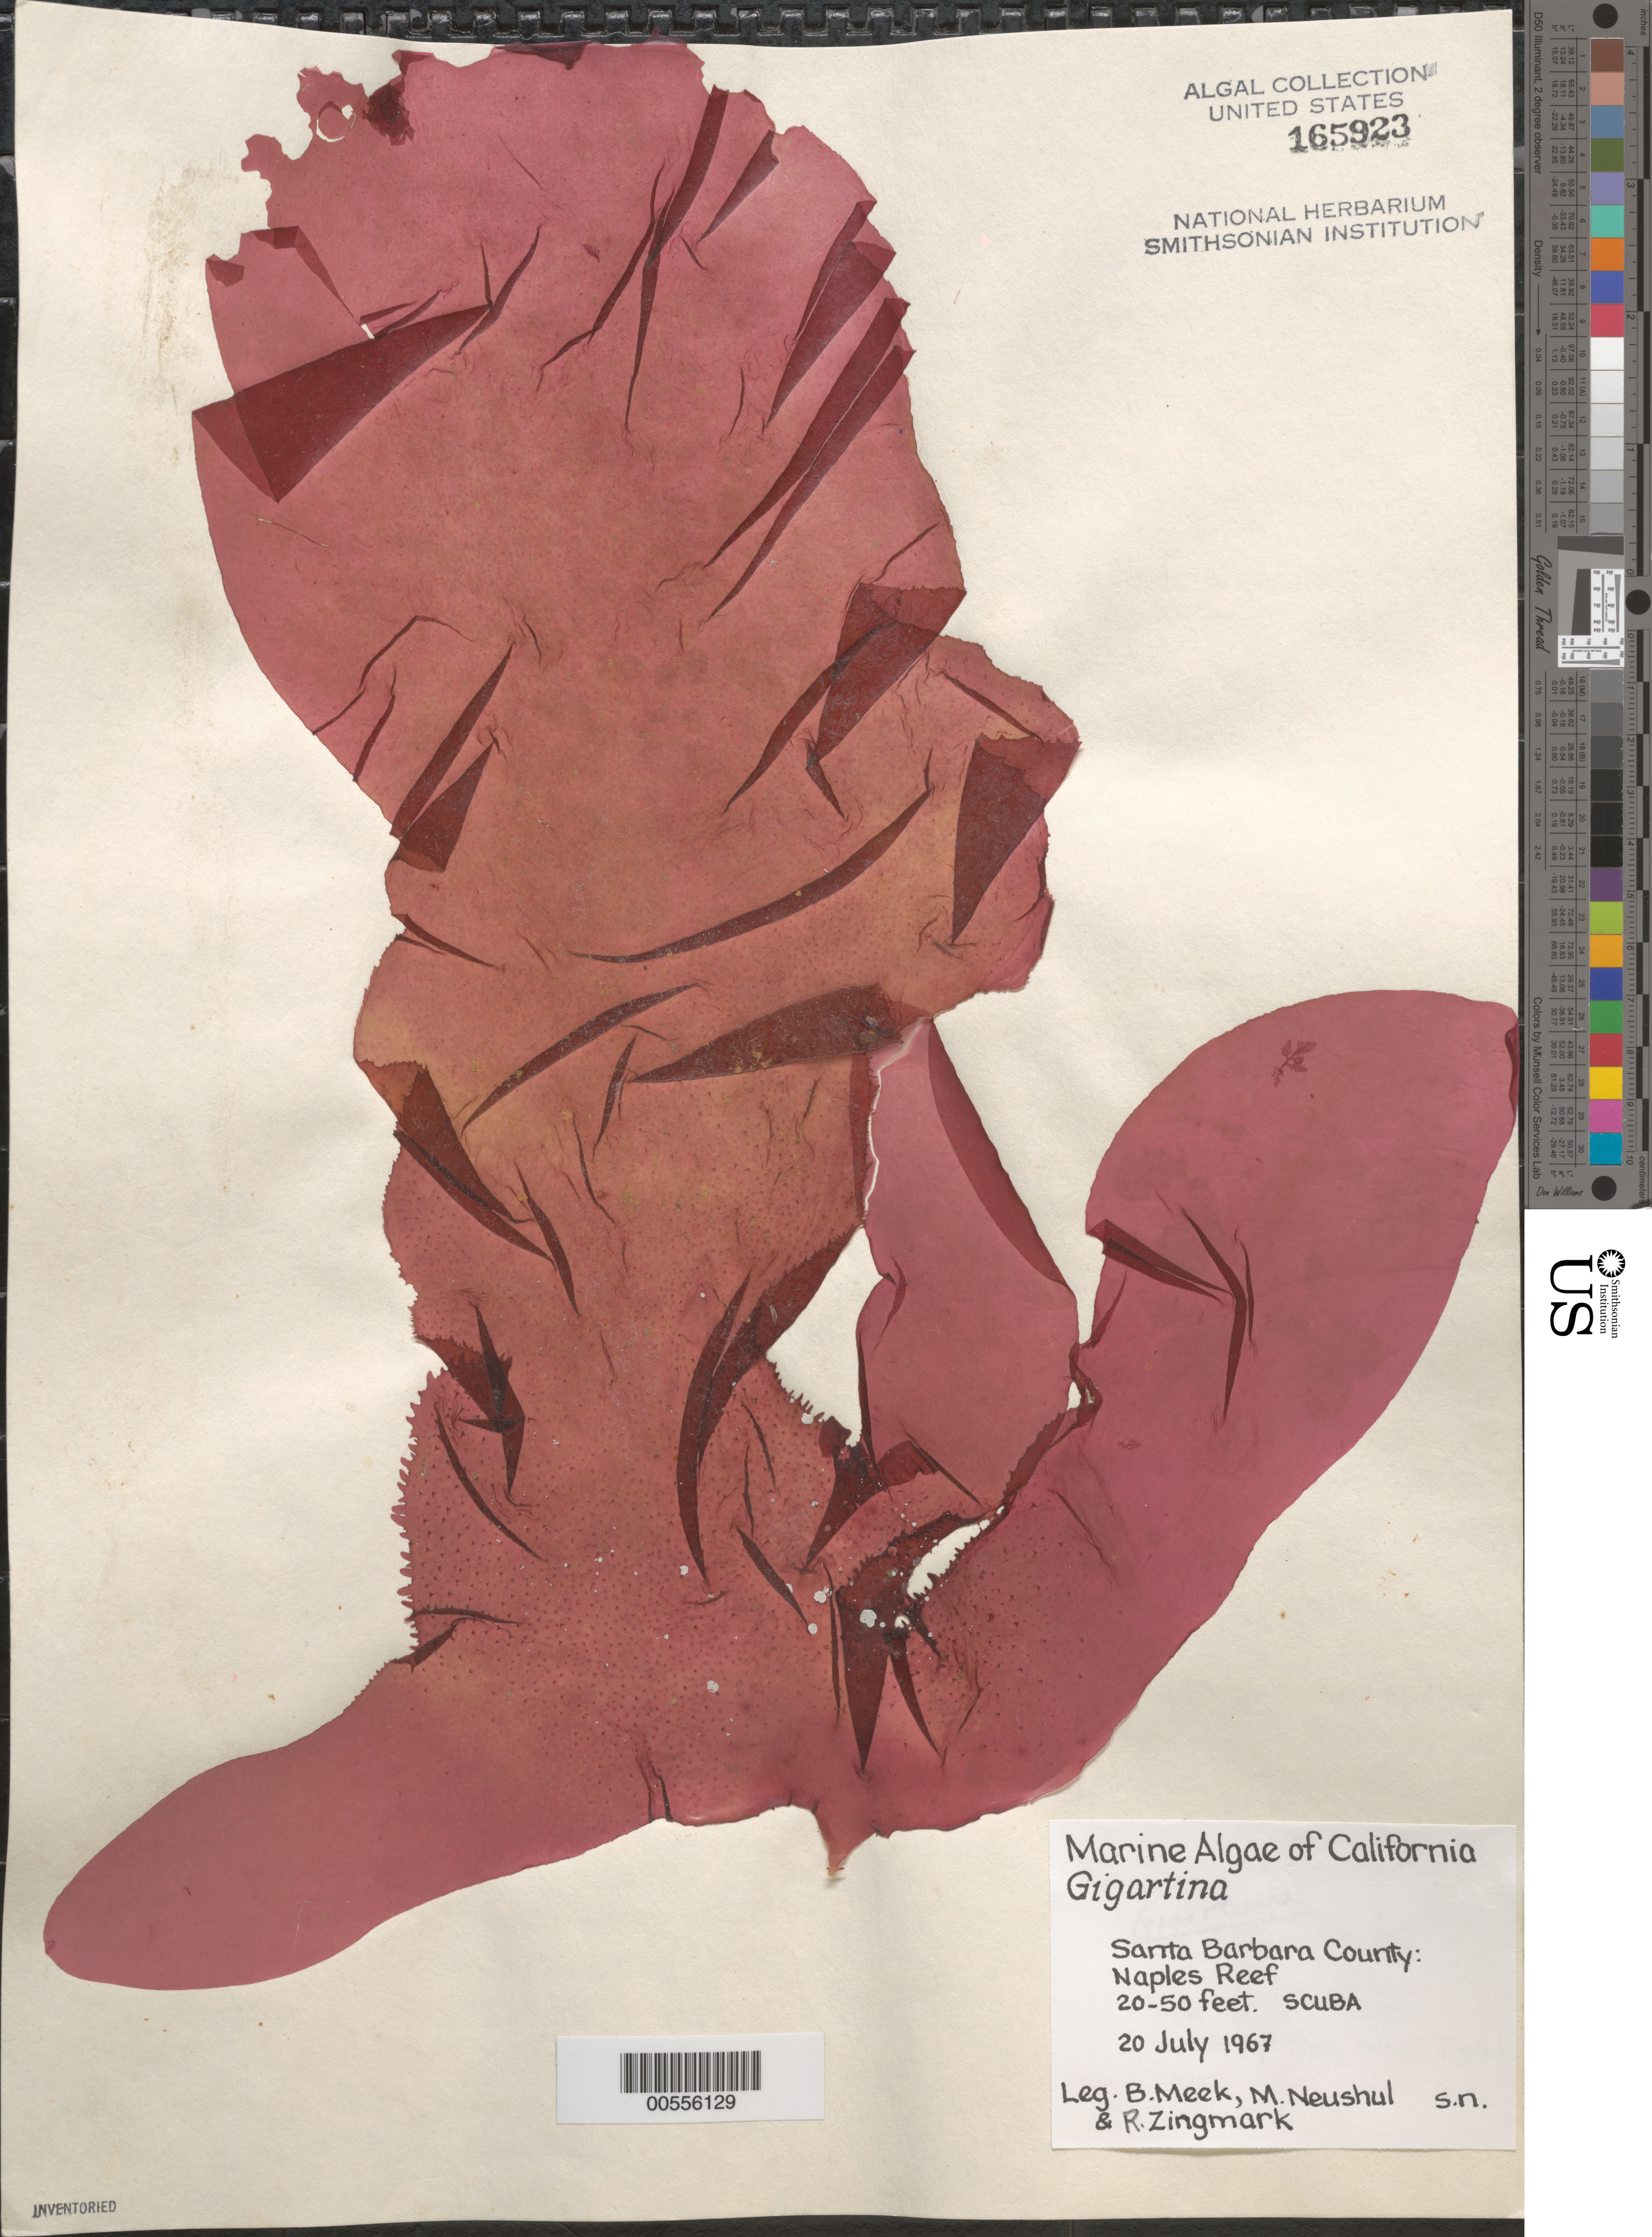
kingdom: Plantae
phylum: Rhodophyta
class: Florideophyceae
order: Gigartinales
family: Gigartinaceae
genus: Gigartina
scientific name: Gigartina sp.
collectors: B. Meek, M. Neushul & R. Zingmark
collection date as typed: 20 Jul 1967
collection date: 1967-07-20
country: United States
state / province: California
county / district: Santa Barbara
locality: Naples Reef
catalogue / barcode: US 165923